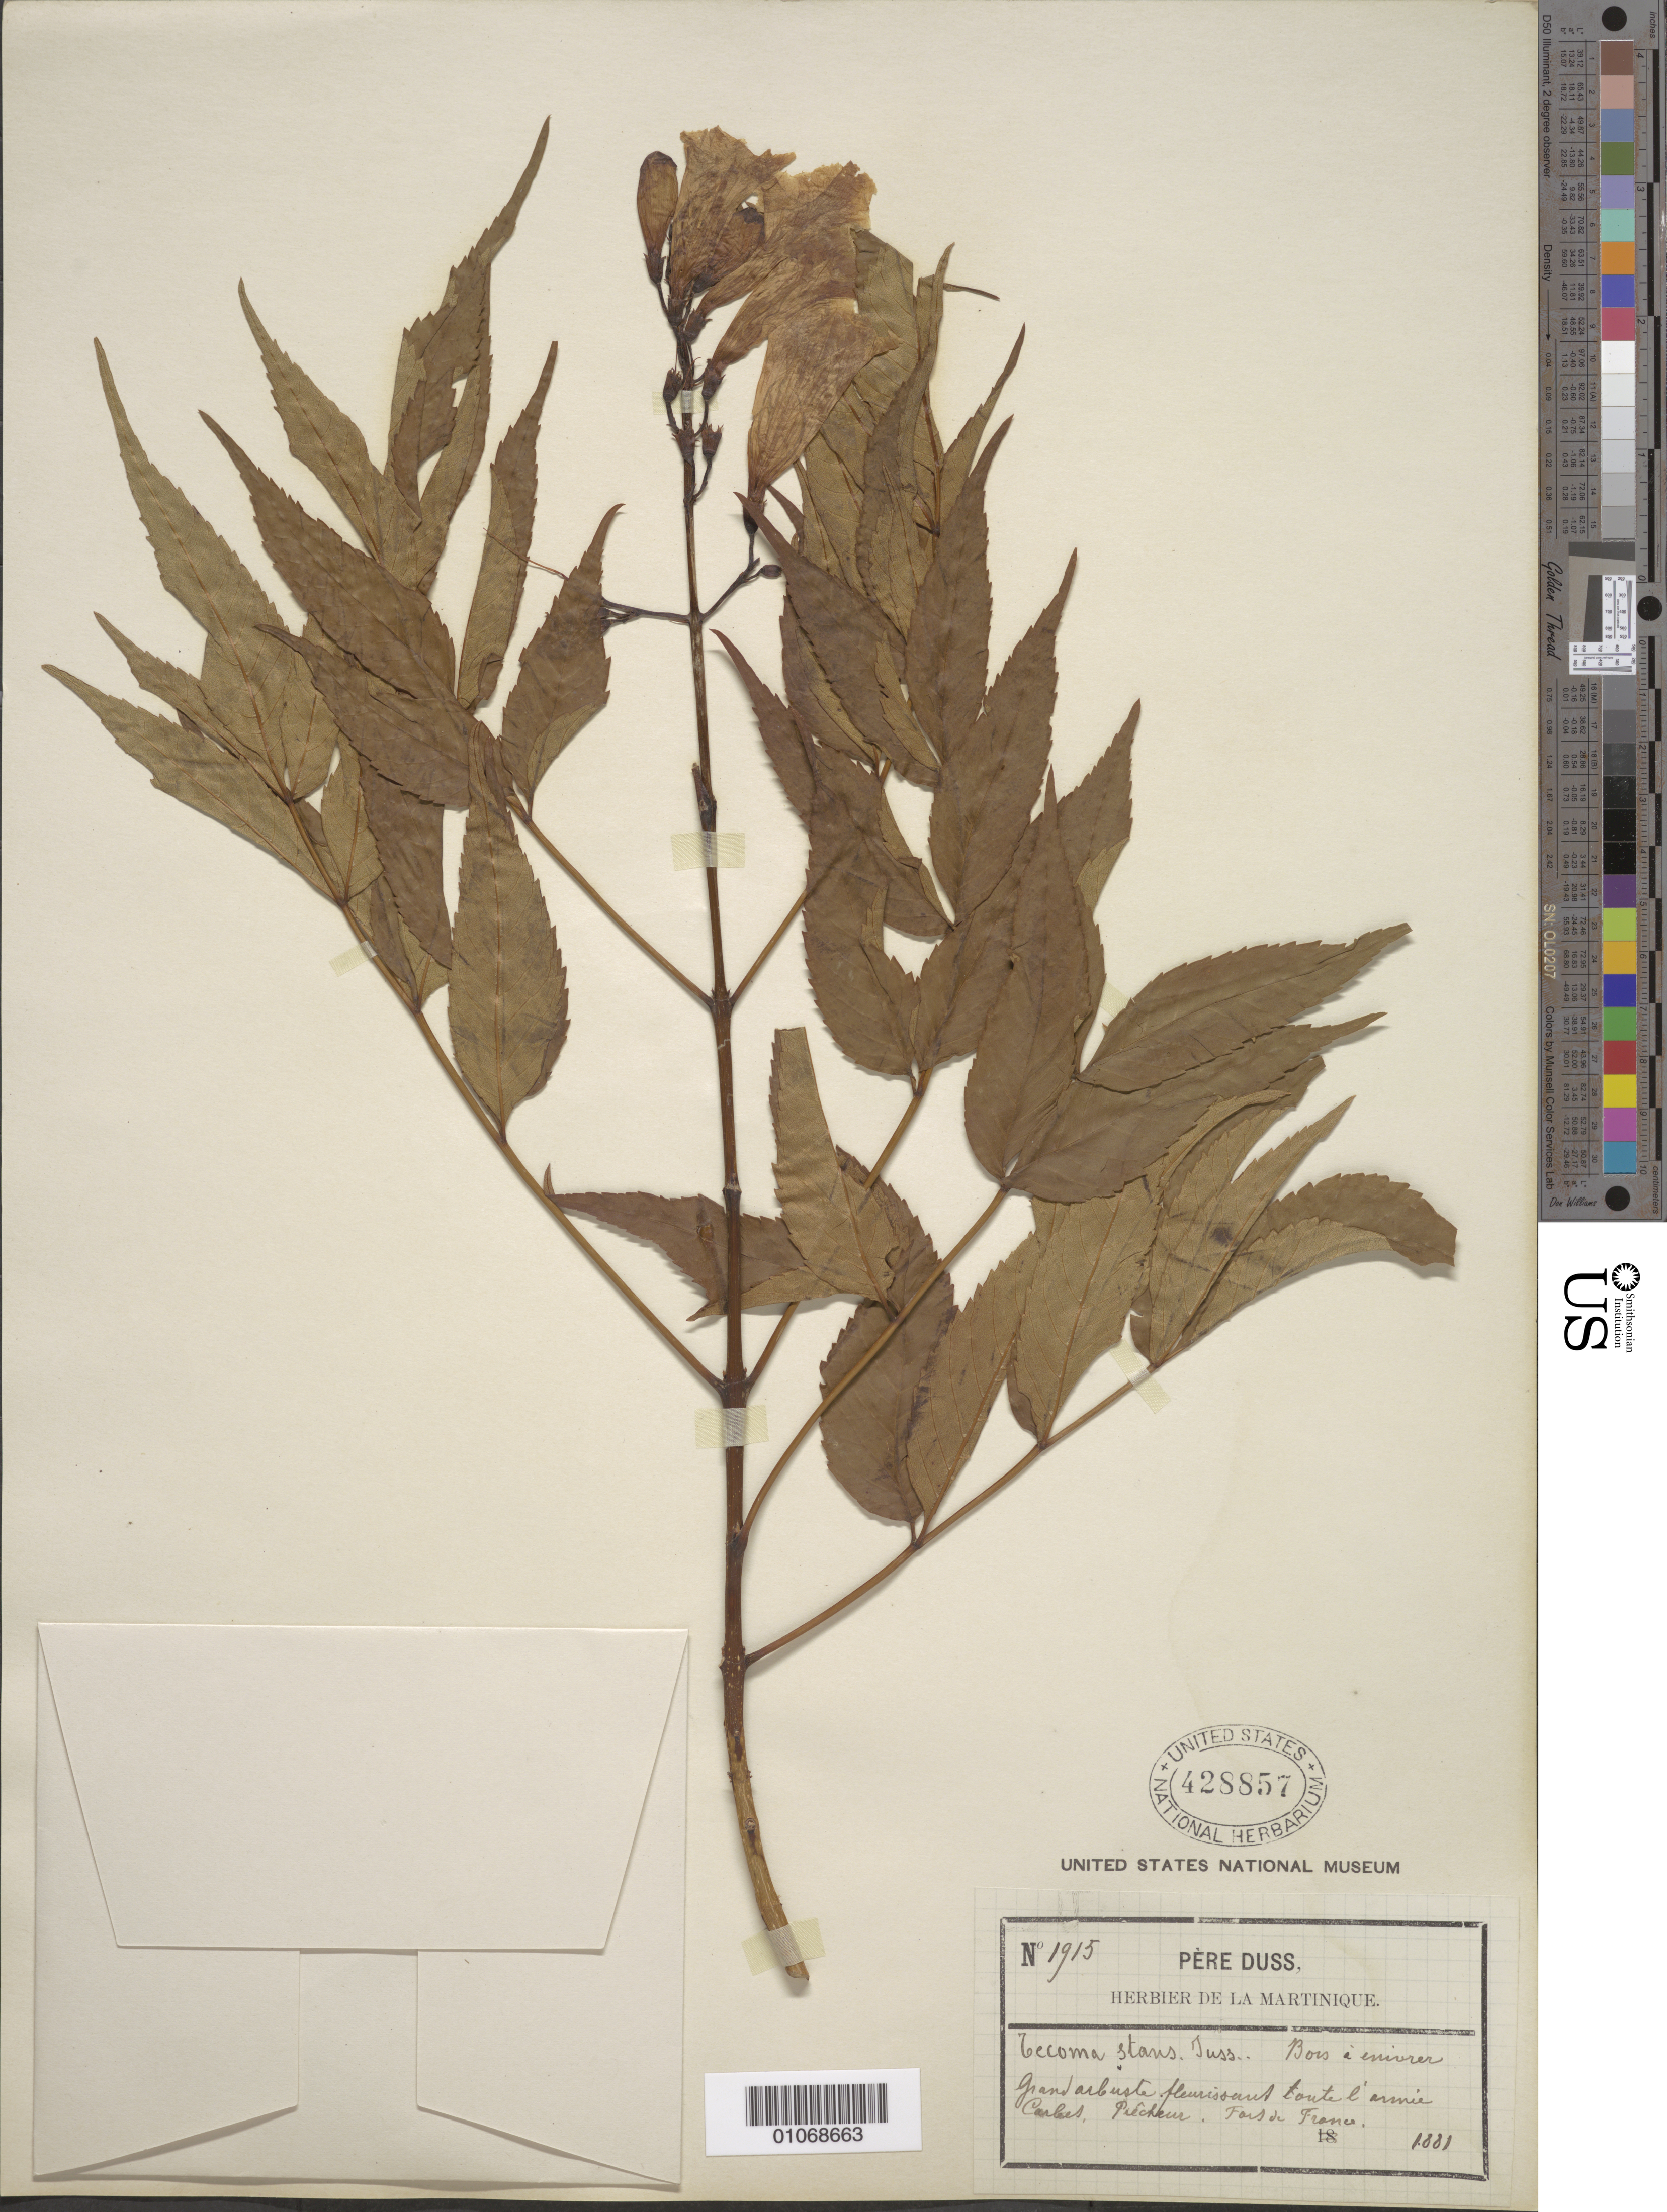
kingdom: Plantae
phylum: Tracheophyta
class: Magnoliopsida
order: Lamiales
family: Bignoniaceae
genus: Tecoma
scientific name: Tecoma stans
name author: (L.) Juss. ex Kunth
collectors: Père Duss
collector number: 1915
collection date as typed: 01 Jan 1880 to 31 Dec 1880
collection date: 1880-01-01/1880-12-31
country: Martinique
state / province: Fort-de-France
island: Martinique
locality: Fort du France.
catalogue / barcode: US 428857